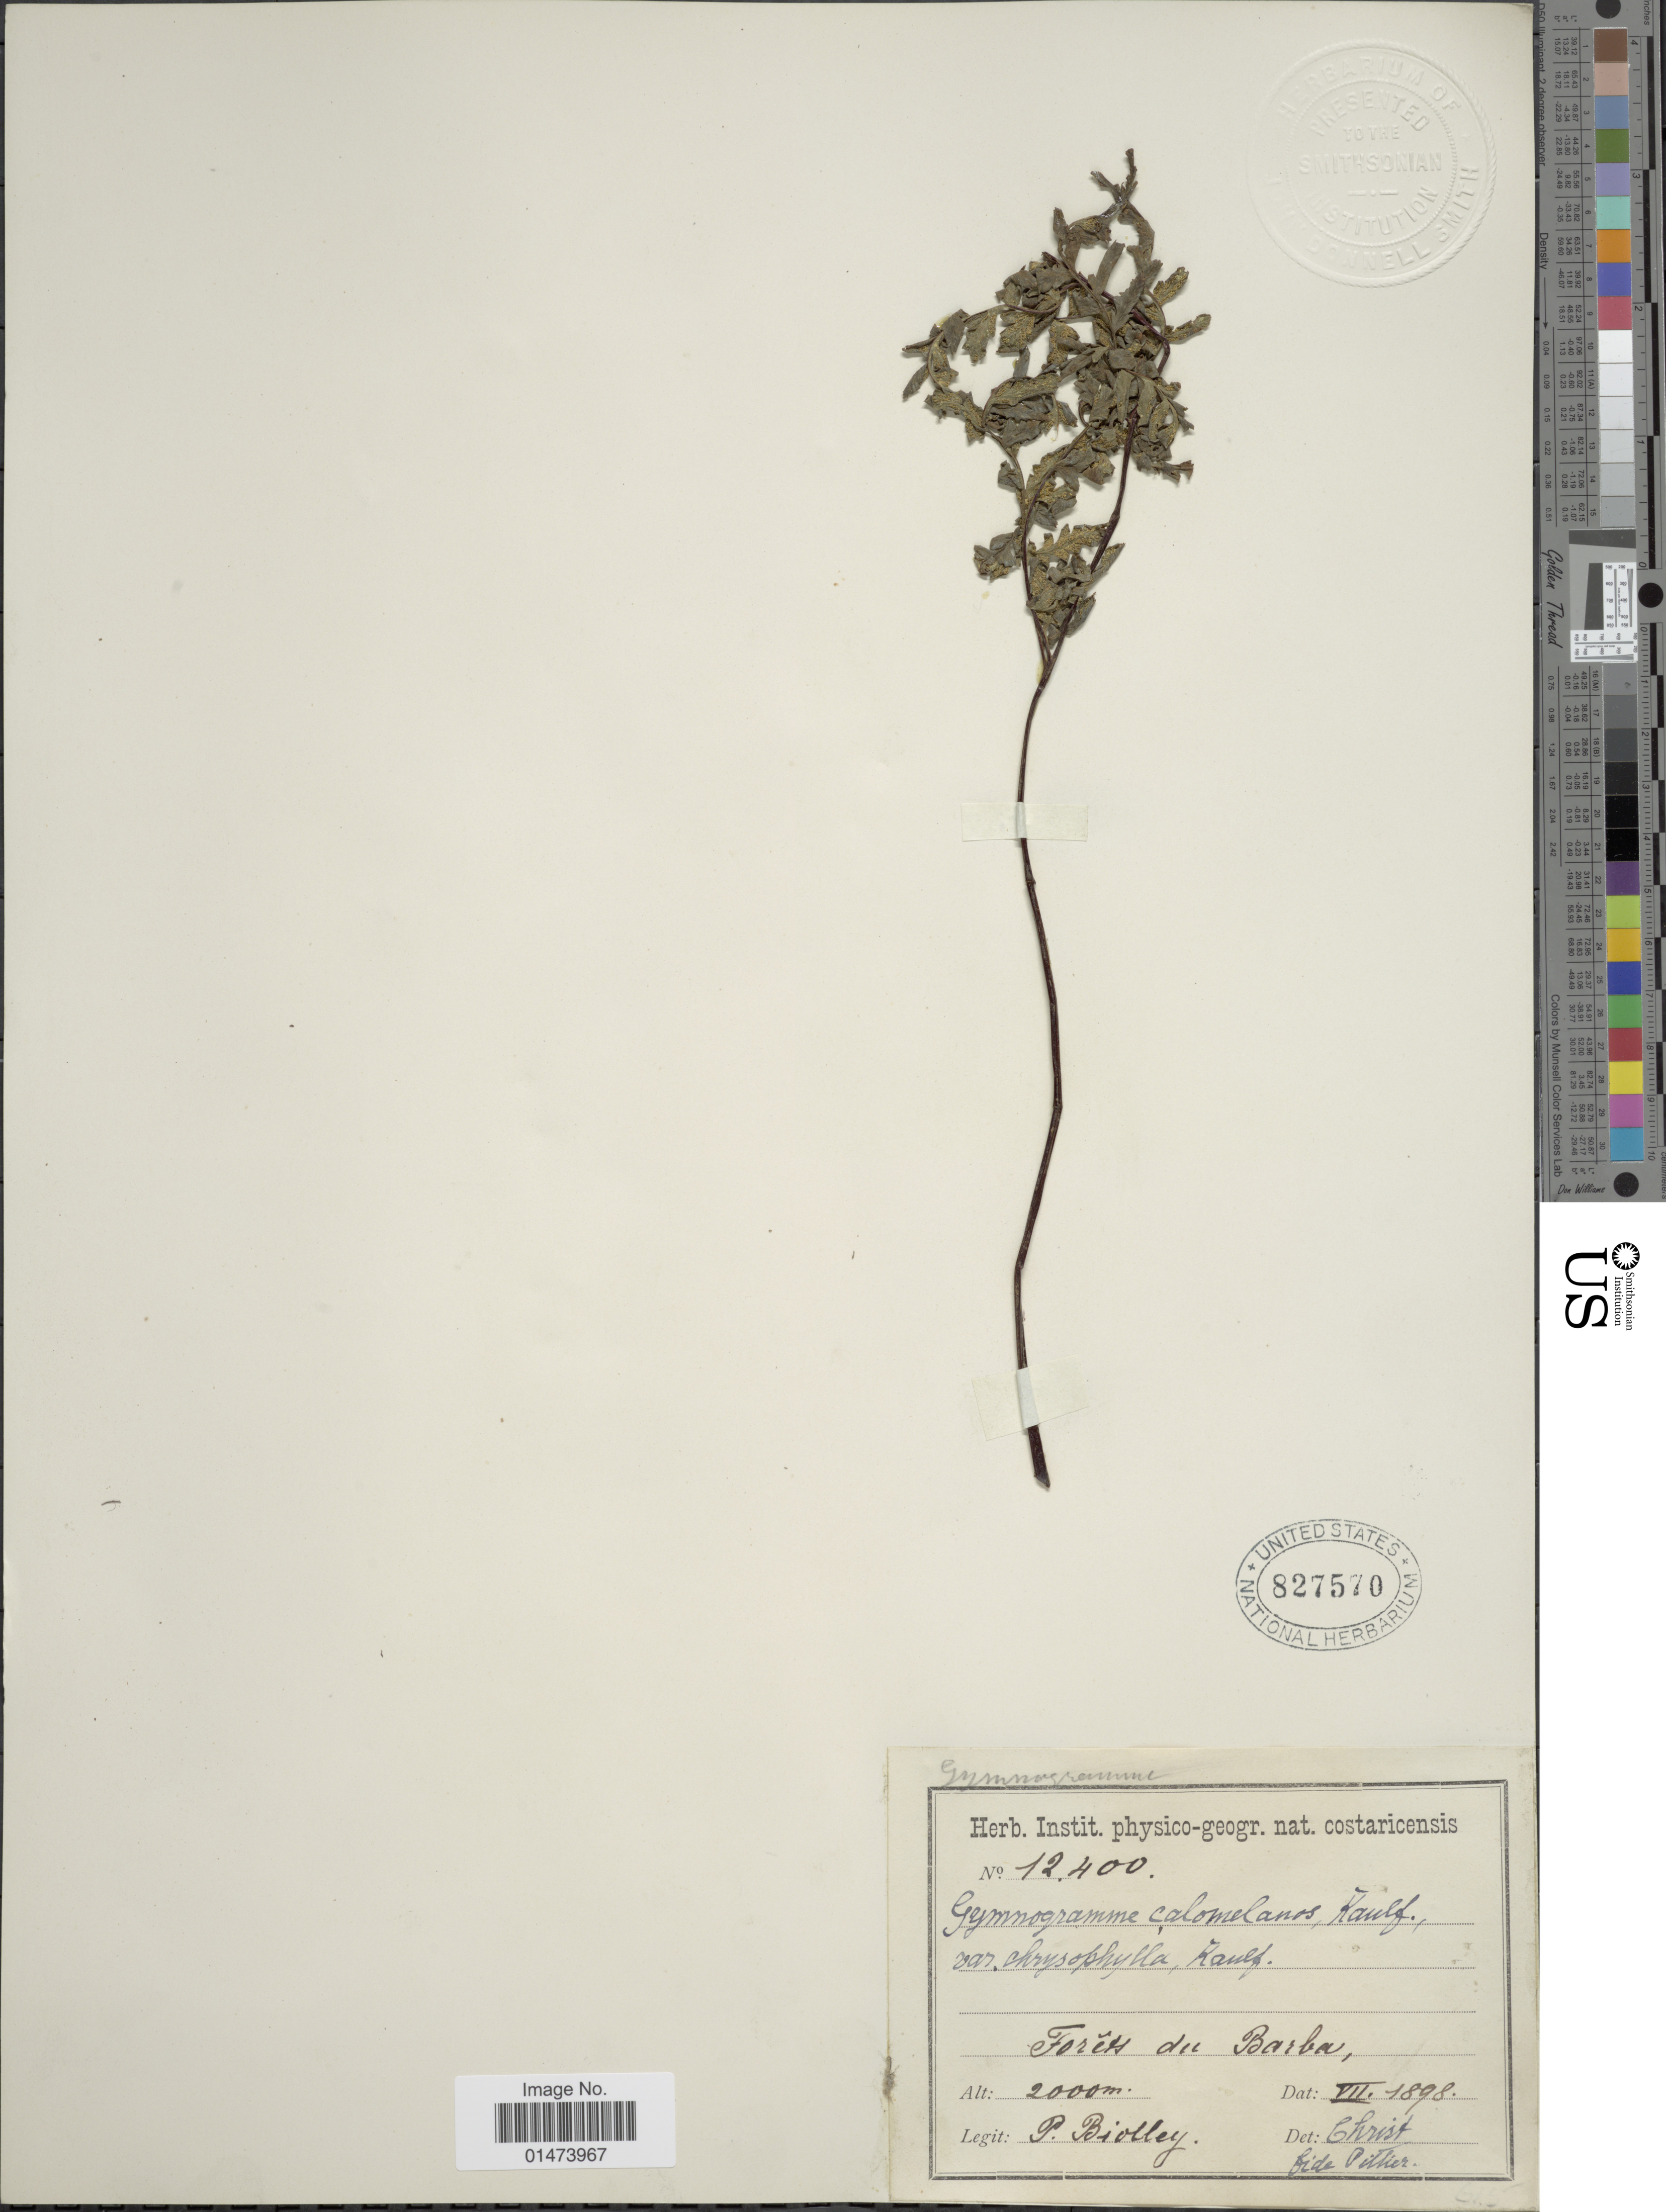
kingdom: Plantae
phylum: Tracheophyta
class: Polypodiopsida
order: Polypodiales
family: Pteridaceae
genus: Pityrogramma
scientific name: Pityrogramma calomelanos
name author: (L.) Link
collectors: P. Biolley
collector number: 12400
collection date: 1898-07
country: Costa Rica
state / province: Heredia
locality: Forêts de Barba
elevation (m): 2000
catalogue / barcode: US 827570